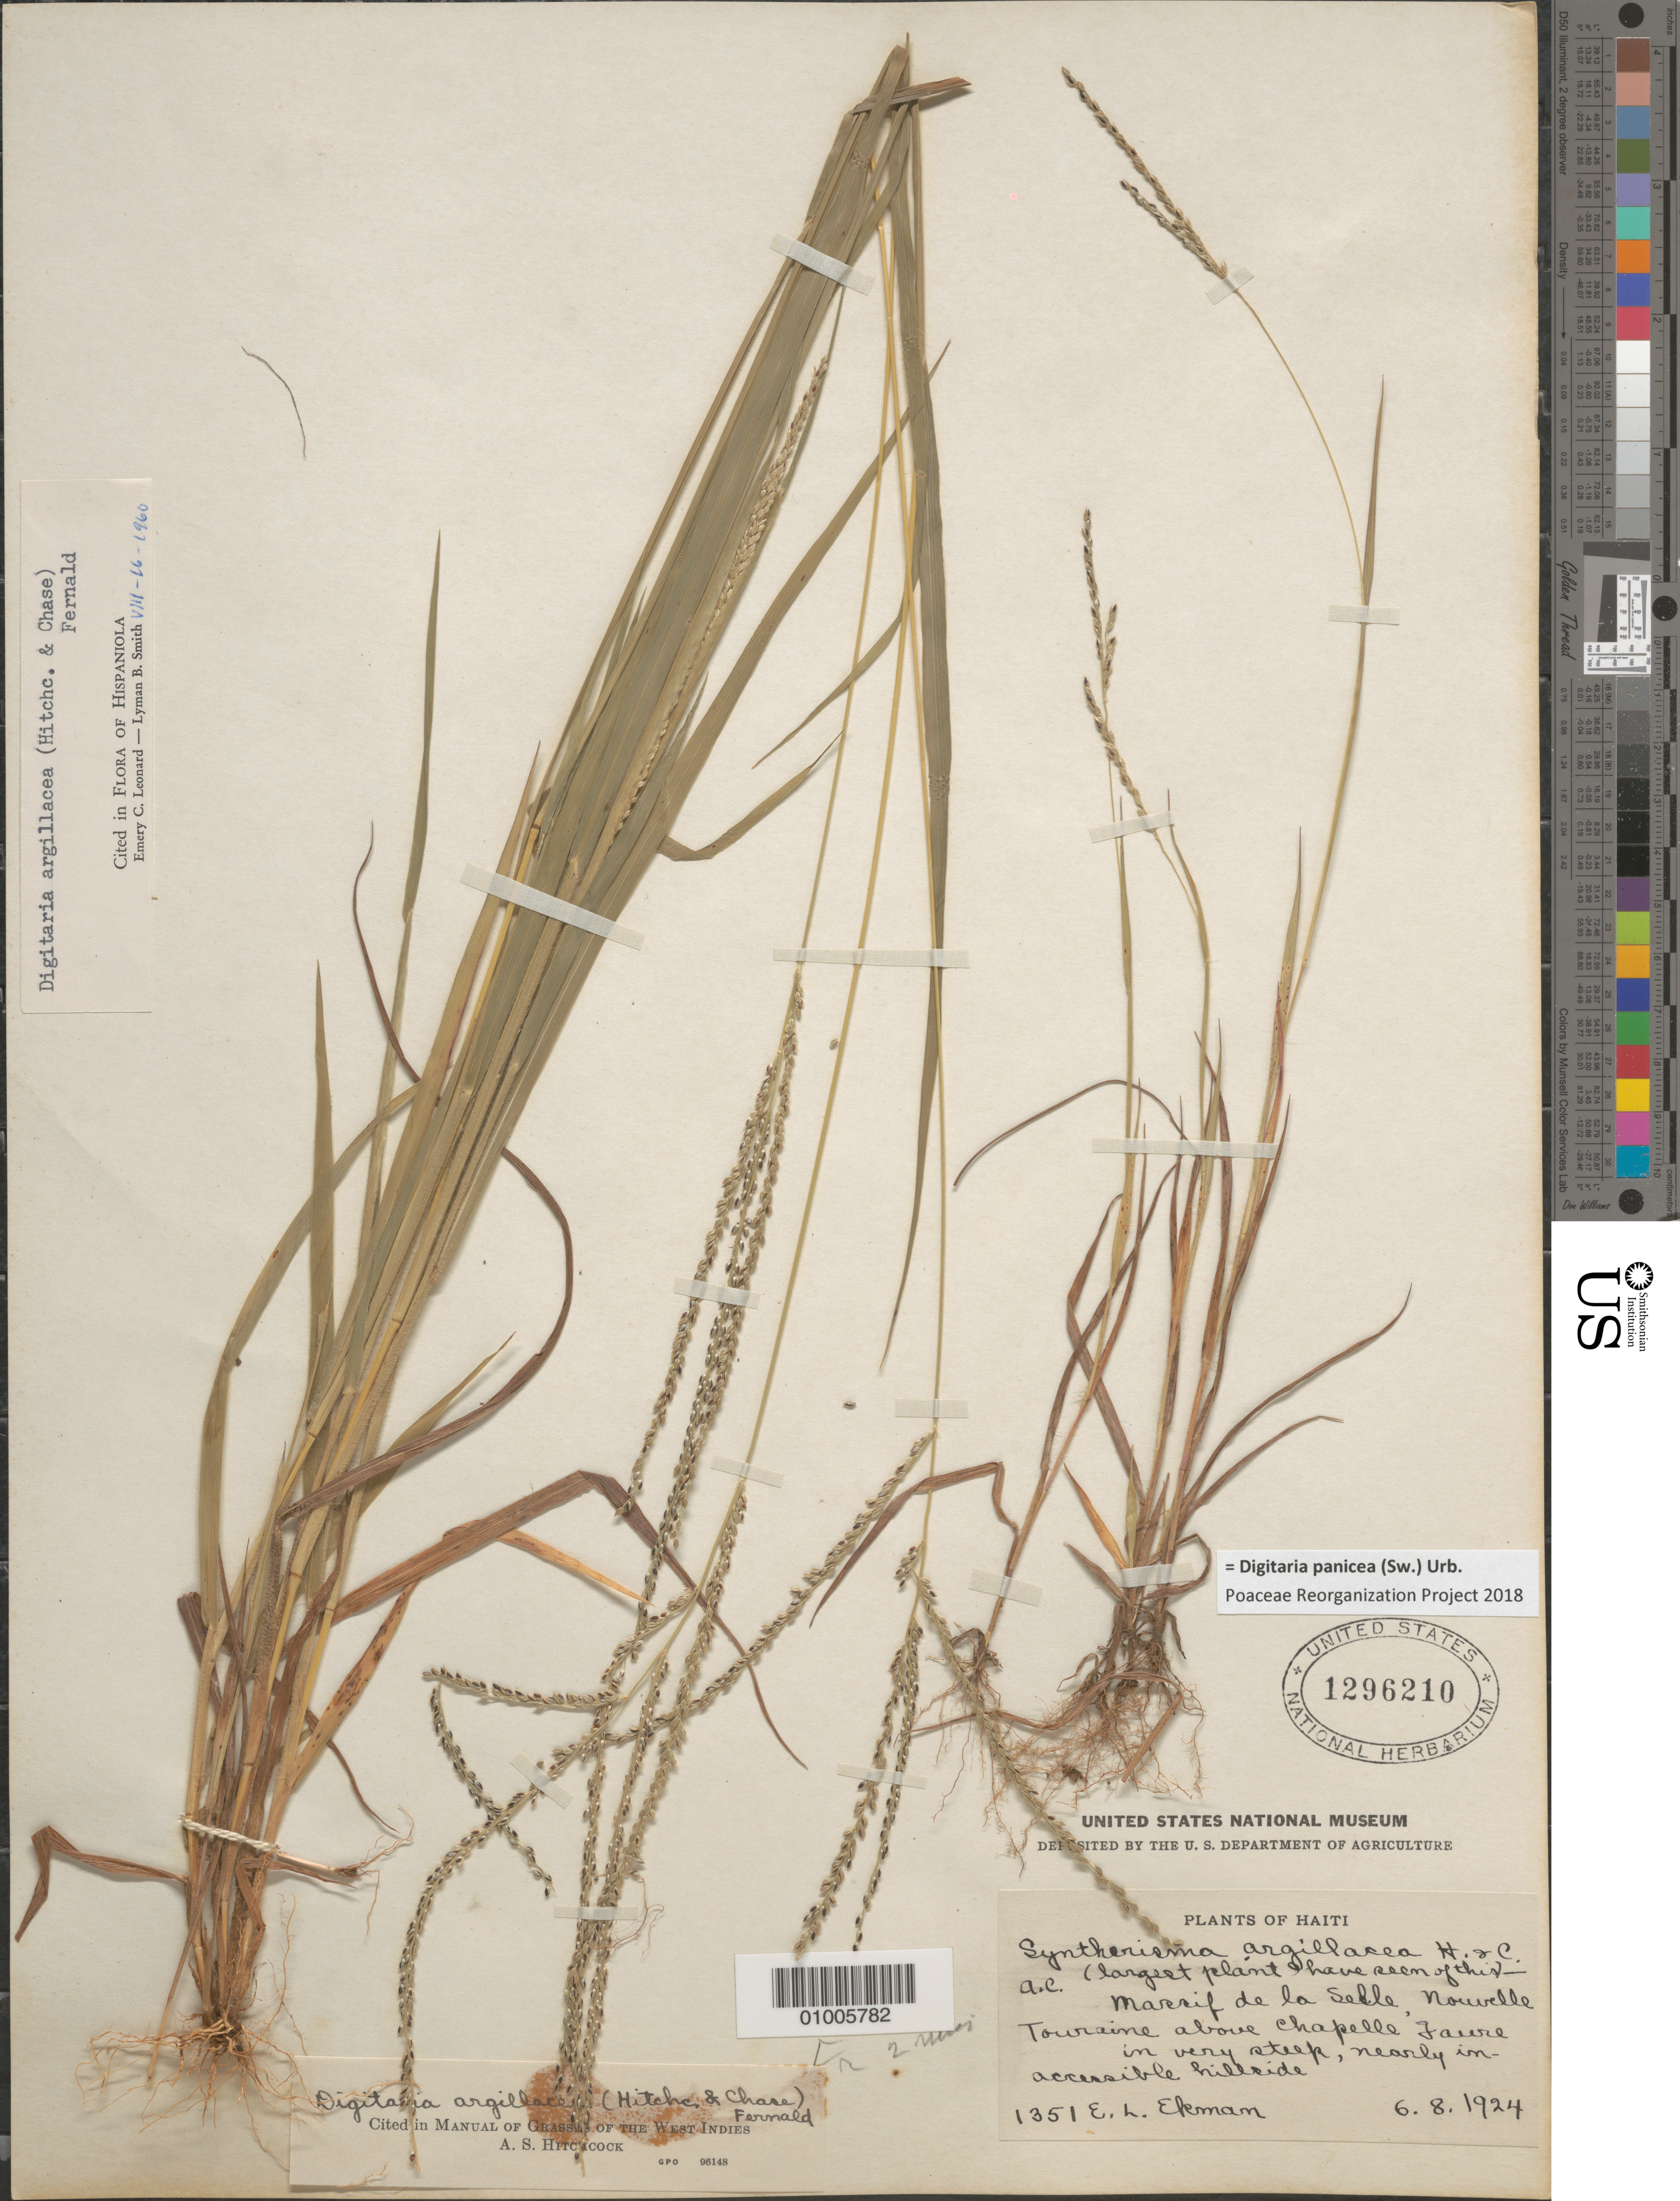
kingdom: Plantae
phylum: Tracheophyta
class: Liliopsida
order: Poales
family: Poaceae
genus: Digitaria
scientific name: Digitaria panicea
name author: (Sw.) Urb.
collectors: E. L. Ekman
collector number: H 1351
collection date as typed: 06 Aug 1924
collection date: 1924-08-06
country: Haiti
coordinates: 0 N, 0 E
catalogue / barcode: US 1296210